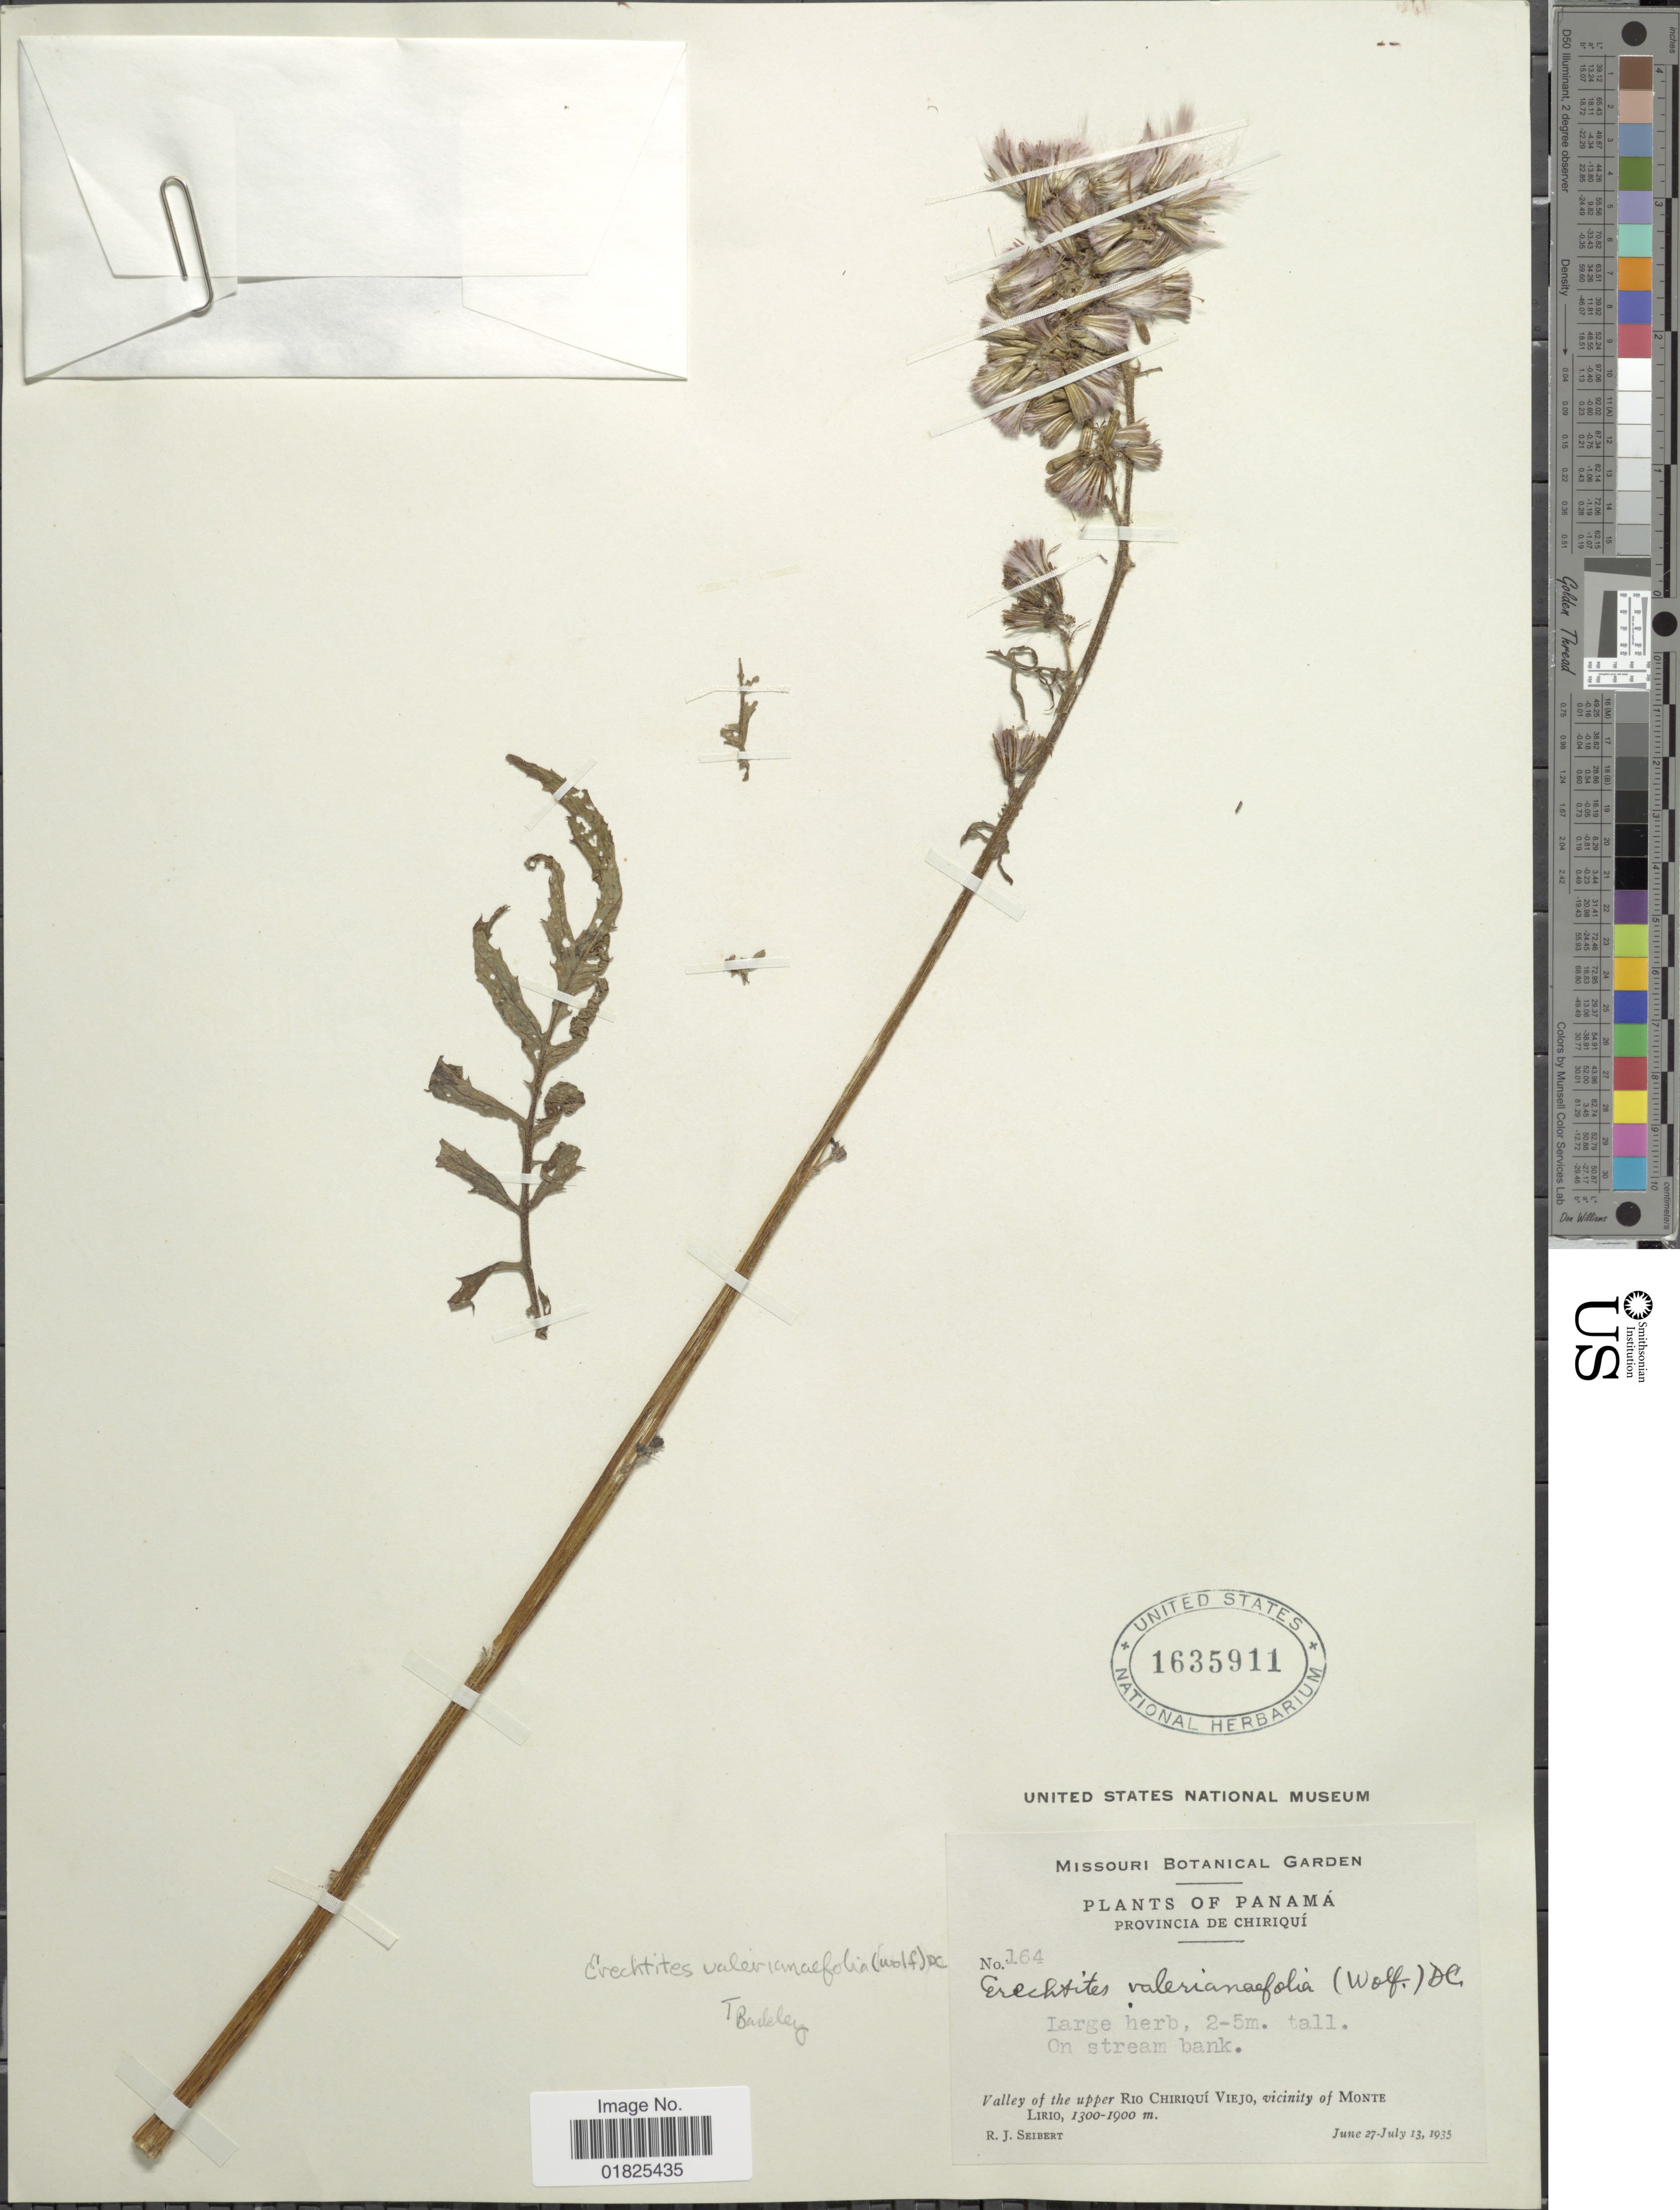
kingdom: Plantae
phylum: Tracheophyta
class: Magnoliopsida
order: Asterales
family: Asteraceae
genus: Erechtites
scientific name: Erechtites valerianifolius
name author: (Link ex Spreng.) DC.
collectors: R. J. Seibert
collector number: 164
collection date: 1935-06-27/1935-07-13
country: Panama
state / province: Chiriqui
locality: Valley of the upper Rio Chiriqui, vicinity of Monte Lirio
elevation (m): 1300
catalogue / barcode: US 1635911